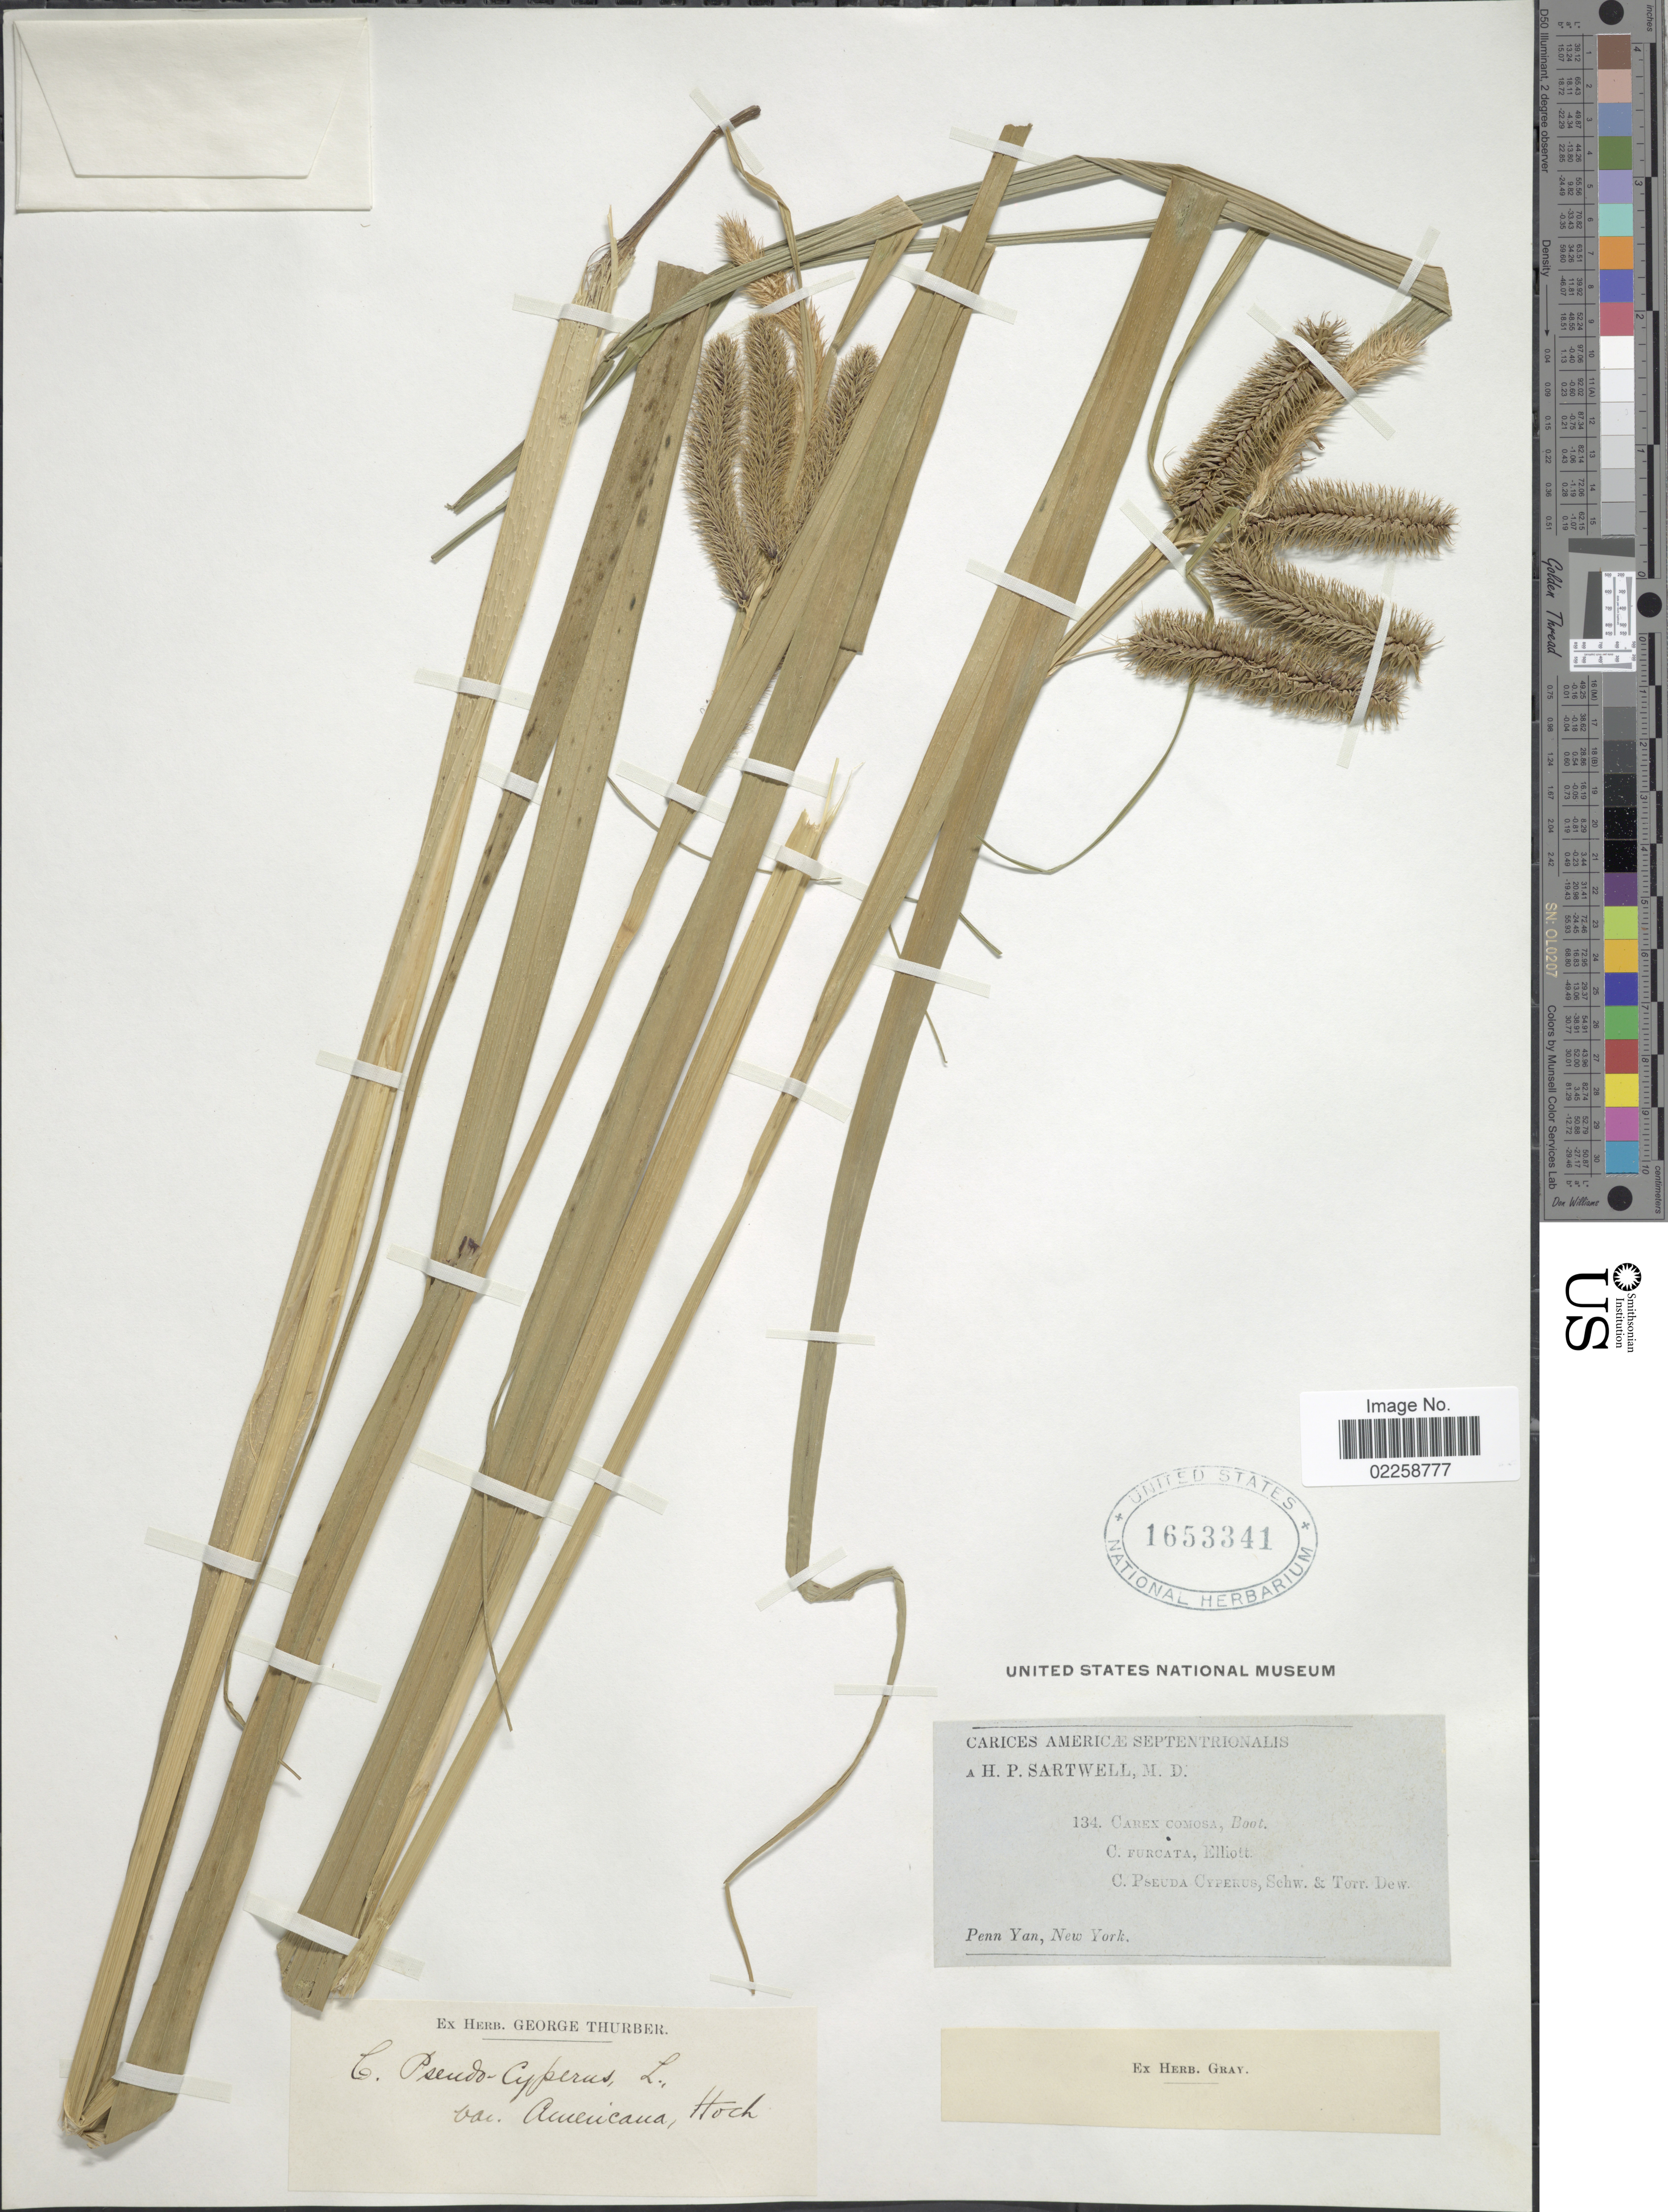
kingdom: Plantae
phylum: Tracheophyta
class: Liliopsida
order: Poales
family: Cyperaceae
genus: Carex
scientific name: Carex comosa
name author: Boott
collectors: H. P. Sartwell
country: United States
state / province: New York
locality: Penn Yan,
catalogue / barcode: US 1653341